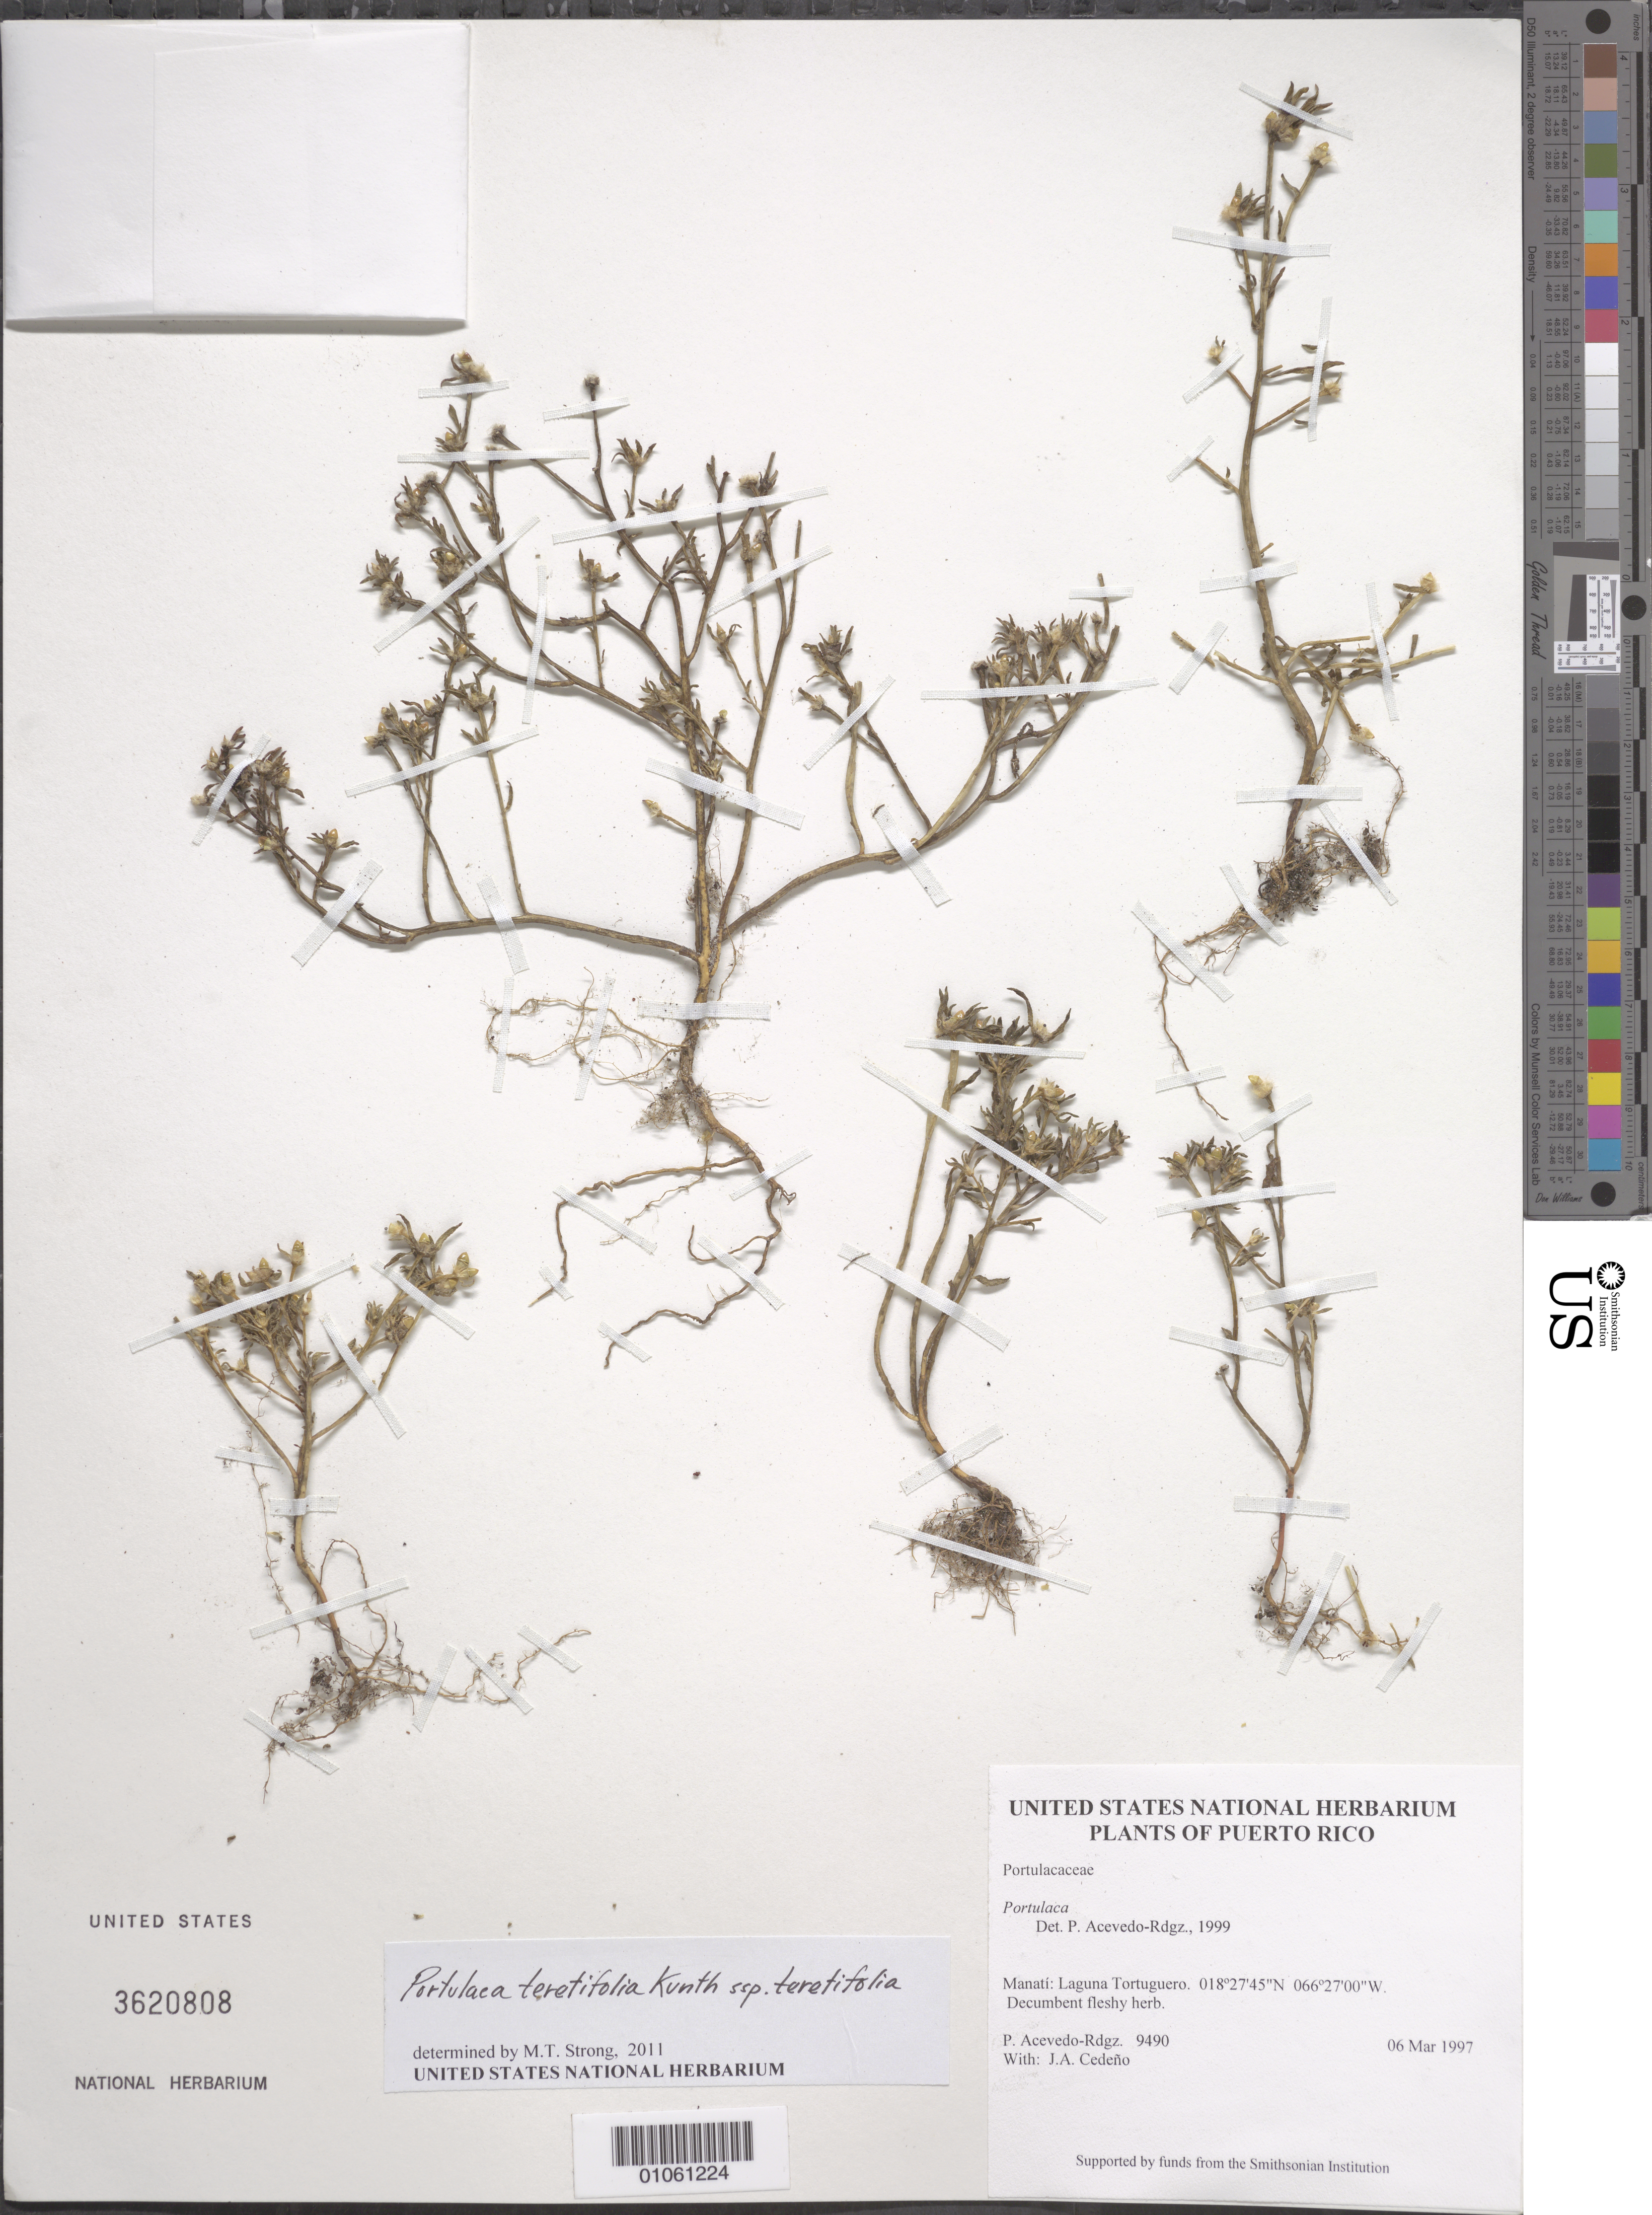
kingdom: Plantae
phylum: Tracheophyta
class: Magnoliopsida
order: Caryophyllales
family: Portulacaceae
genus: Portulaca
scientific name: Portulaca teretifolia subsp. teretifolia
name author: Kunth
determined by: Strong, M. T., (US), Smithsonian Institution - National Museum of Natural History (UNITED STATES)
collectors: P. Acevedo-Rodr. & J. A. Cedeño M.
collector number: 9490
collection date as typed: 06 Mar 1997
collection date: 1997-03-06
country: Puerto Rico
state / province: Manatí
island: Puerto Rico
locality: Manatí: Laguna Tortuguero.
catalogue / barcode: US 3620808